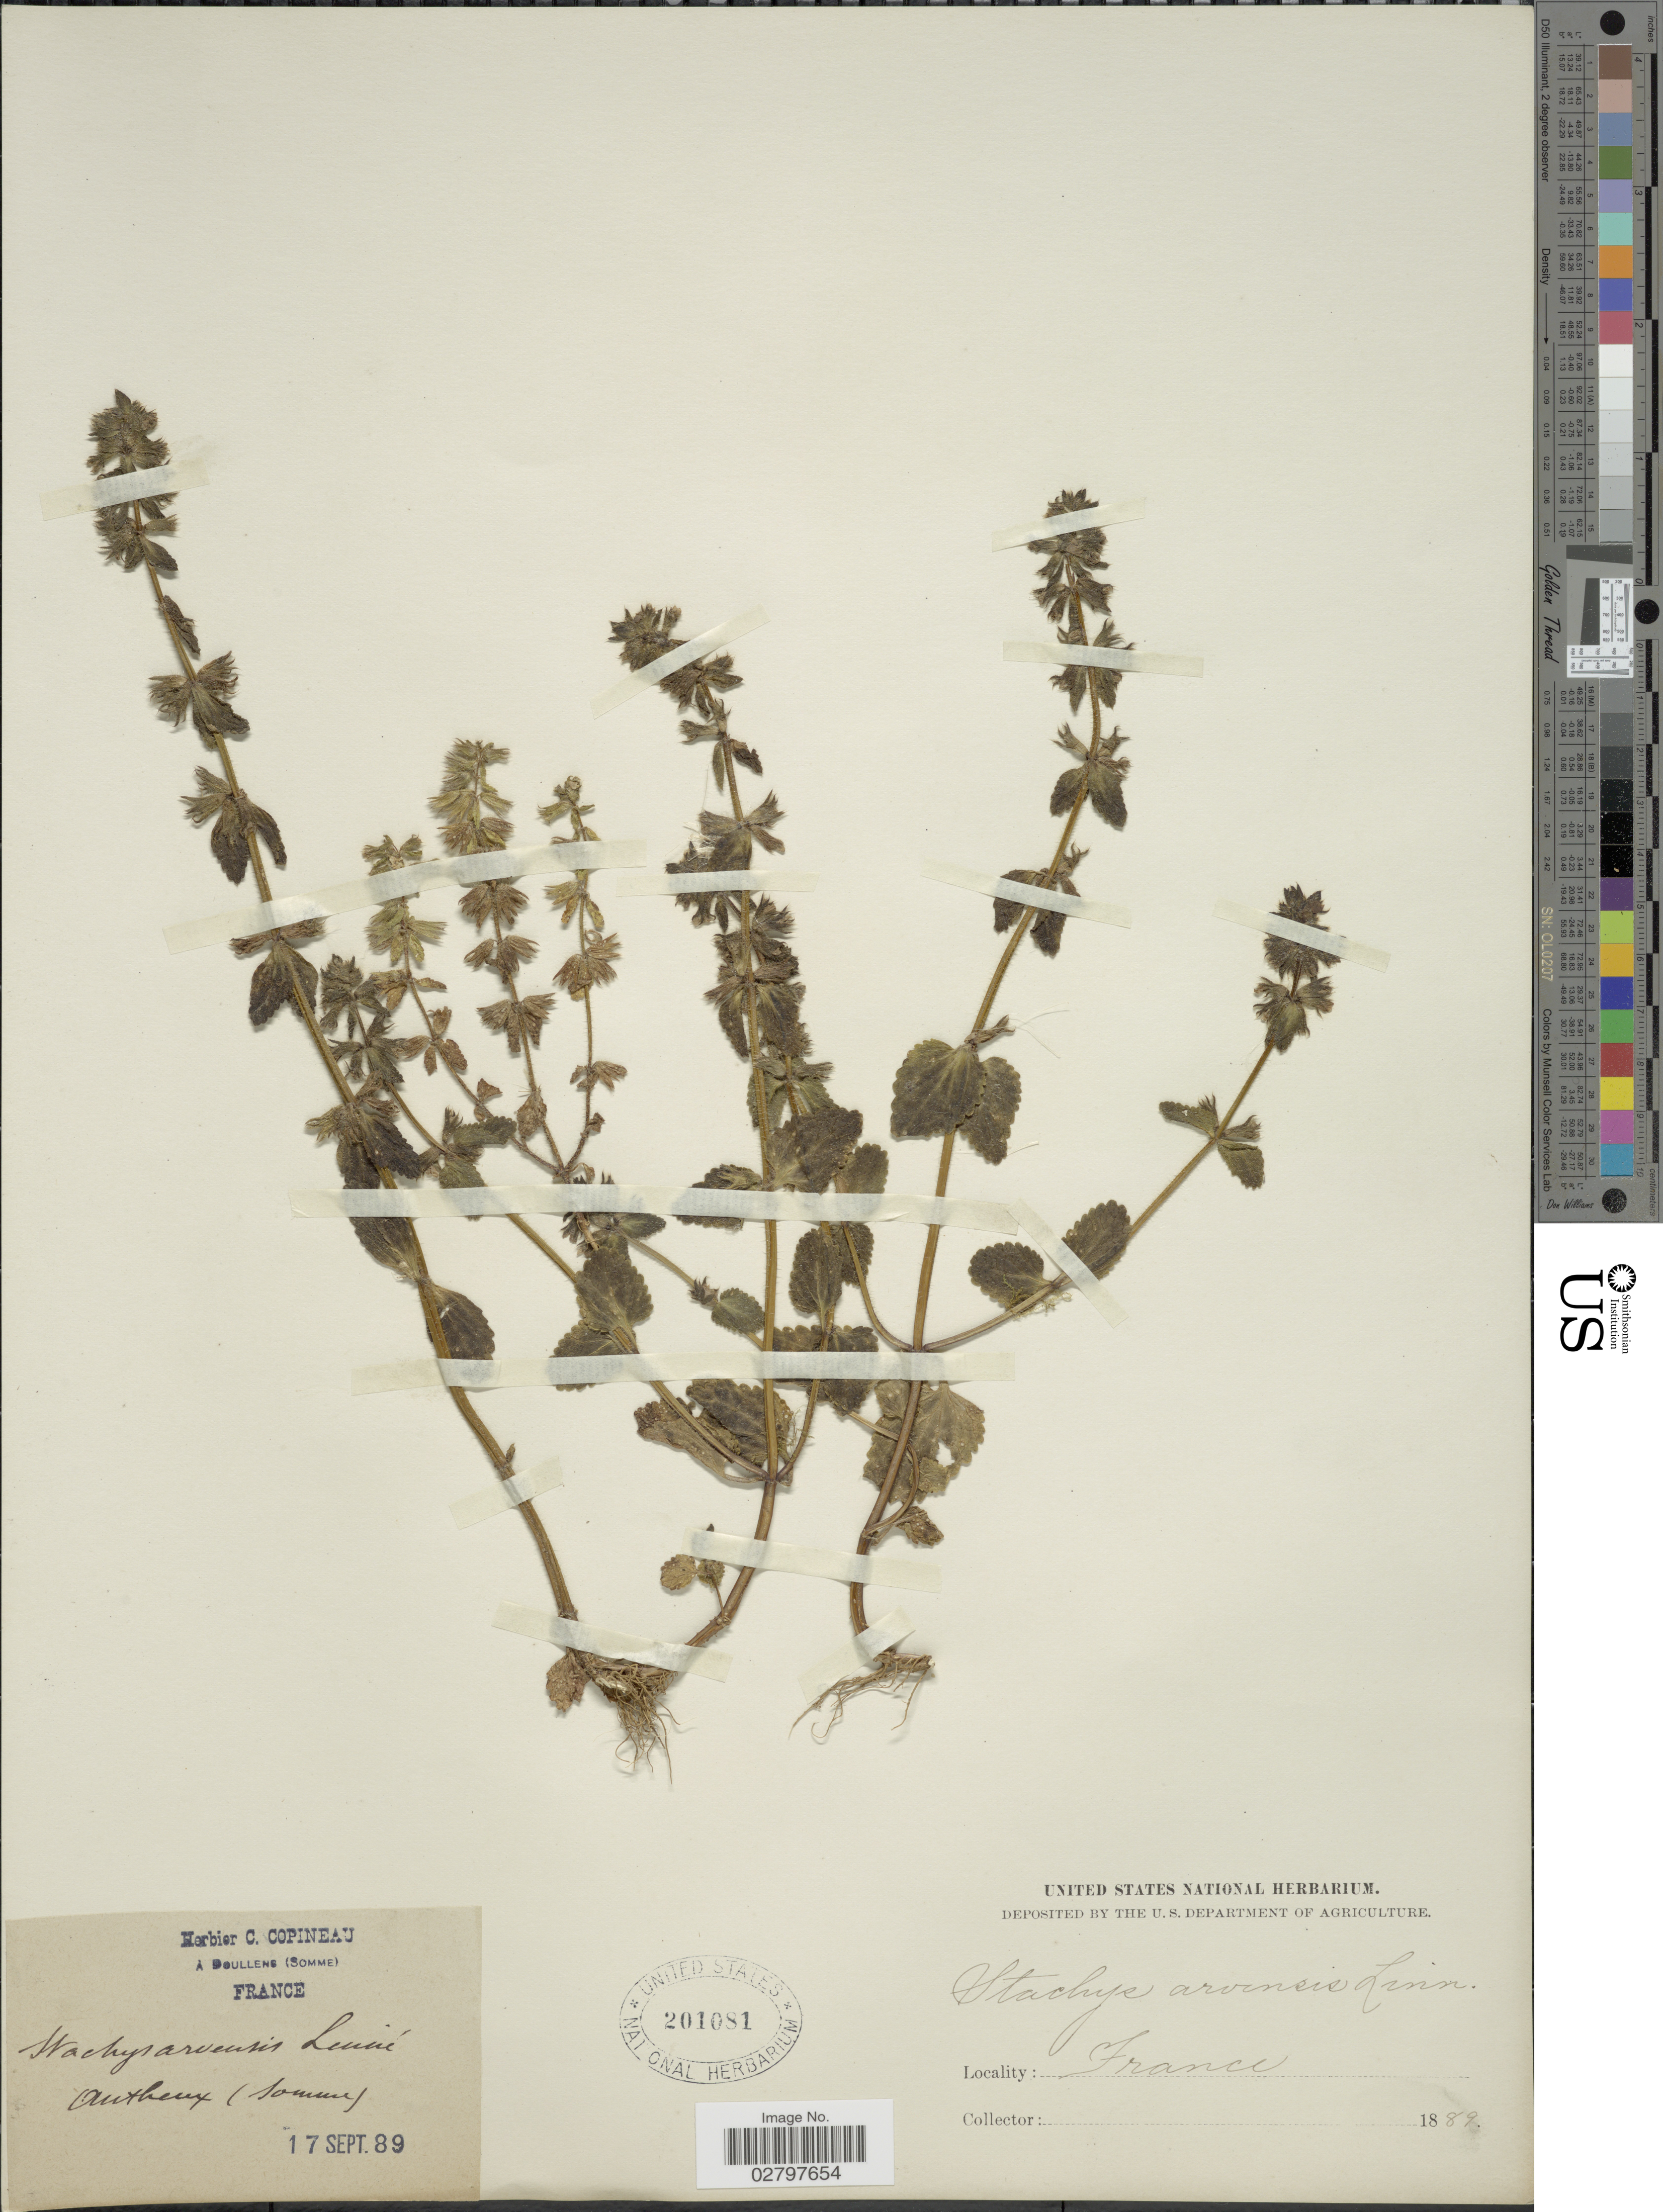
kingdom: Plantae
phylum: Tracheophyta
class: Magnoliopsida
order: Lamiales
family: Lamiaceae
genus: Stachys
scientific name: Stachys arvensis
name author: (L.) L.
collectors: ex herb. C. Copineau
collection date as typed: Transcribed d/m/y: 17/9/89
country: France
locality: Autheux (Somme).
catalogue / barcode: US 201081